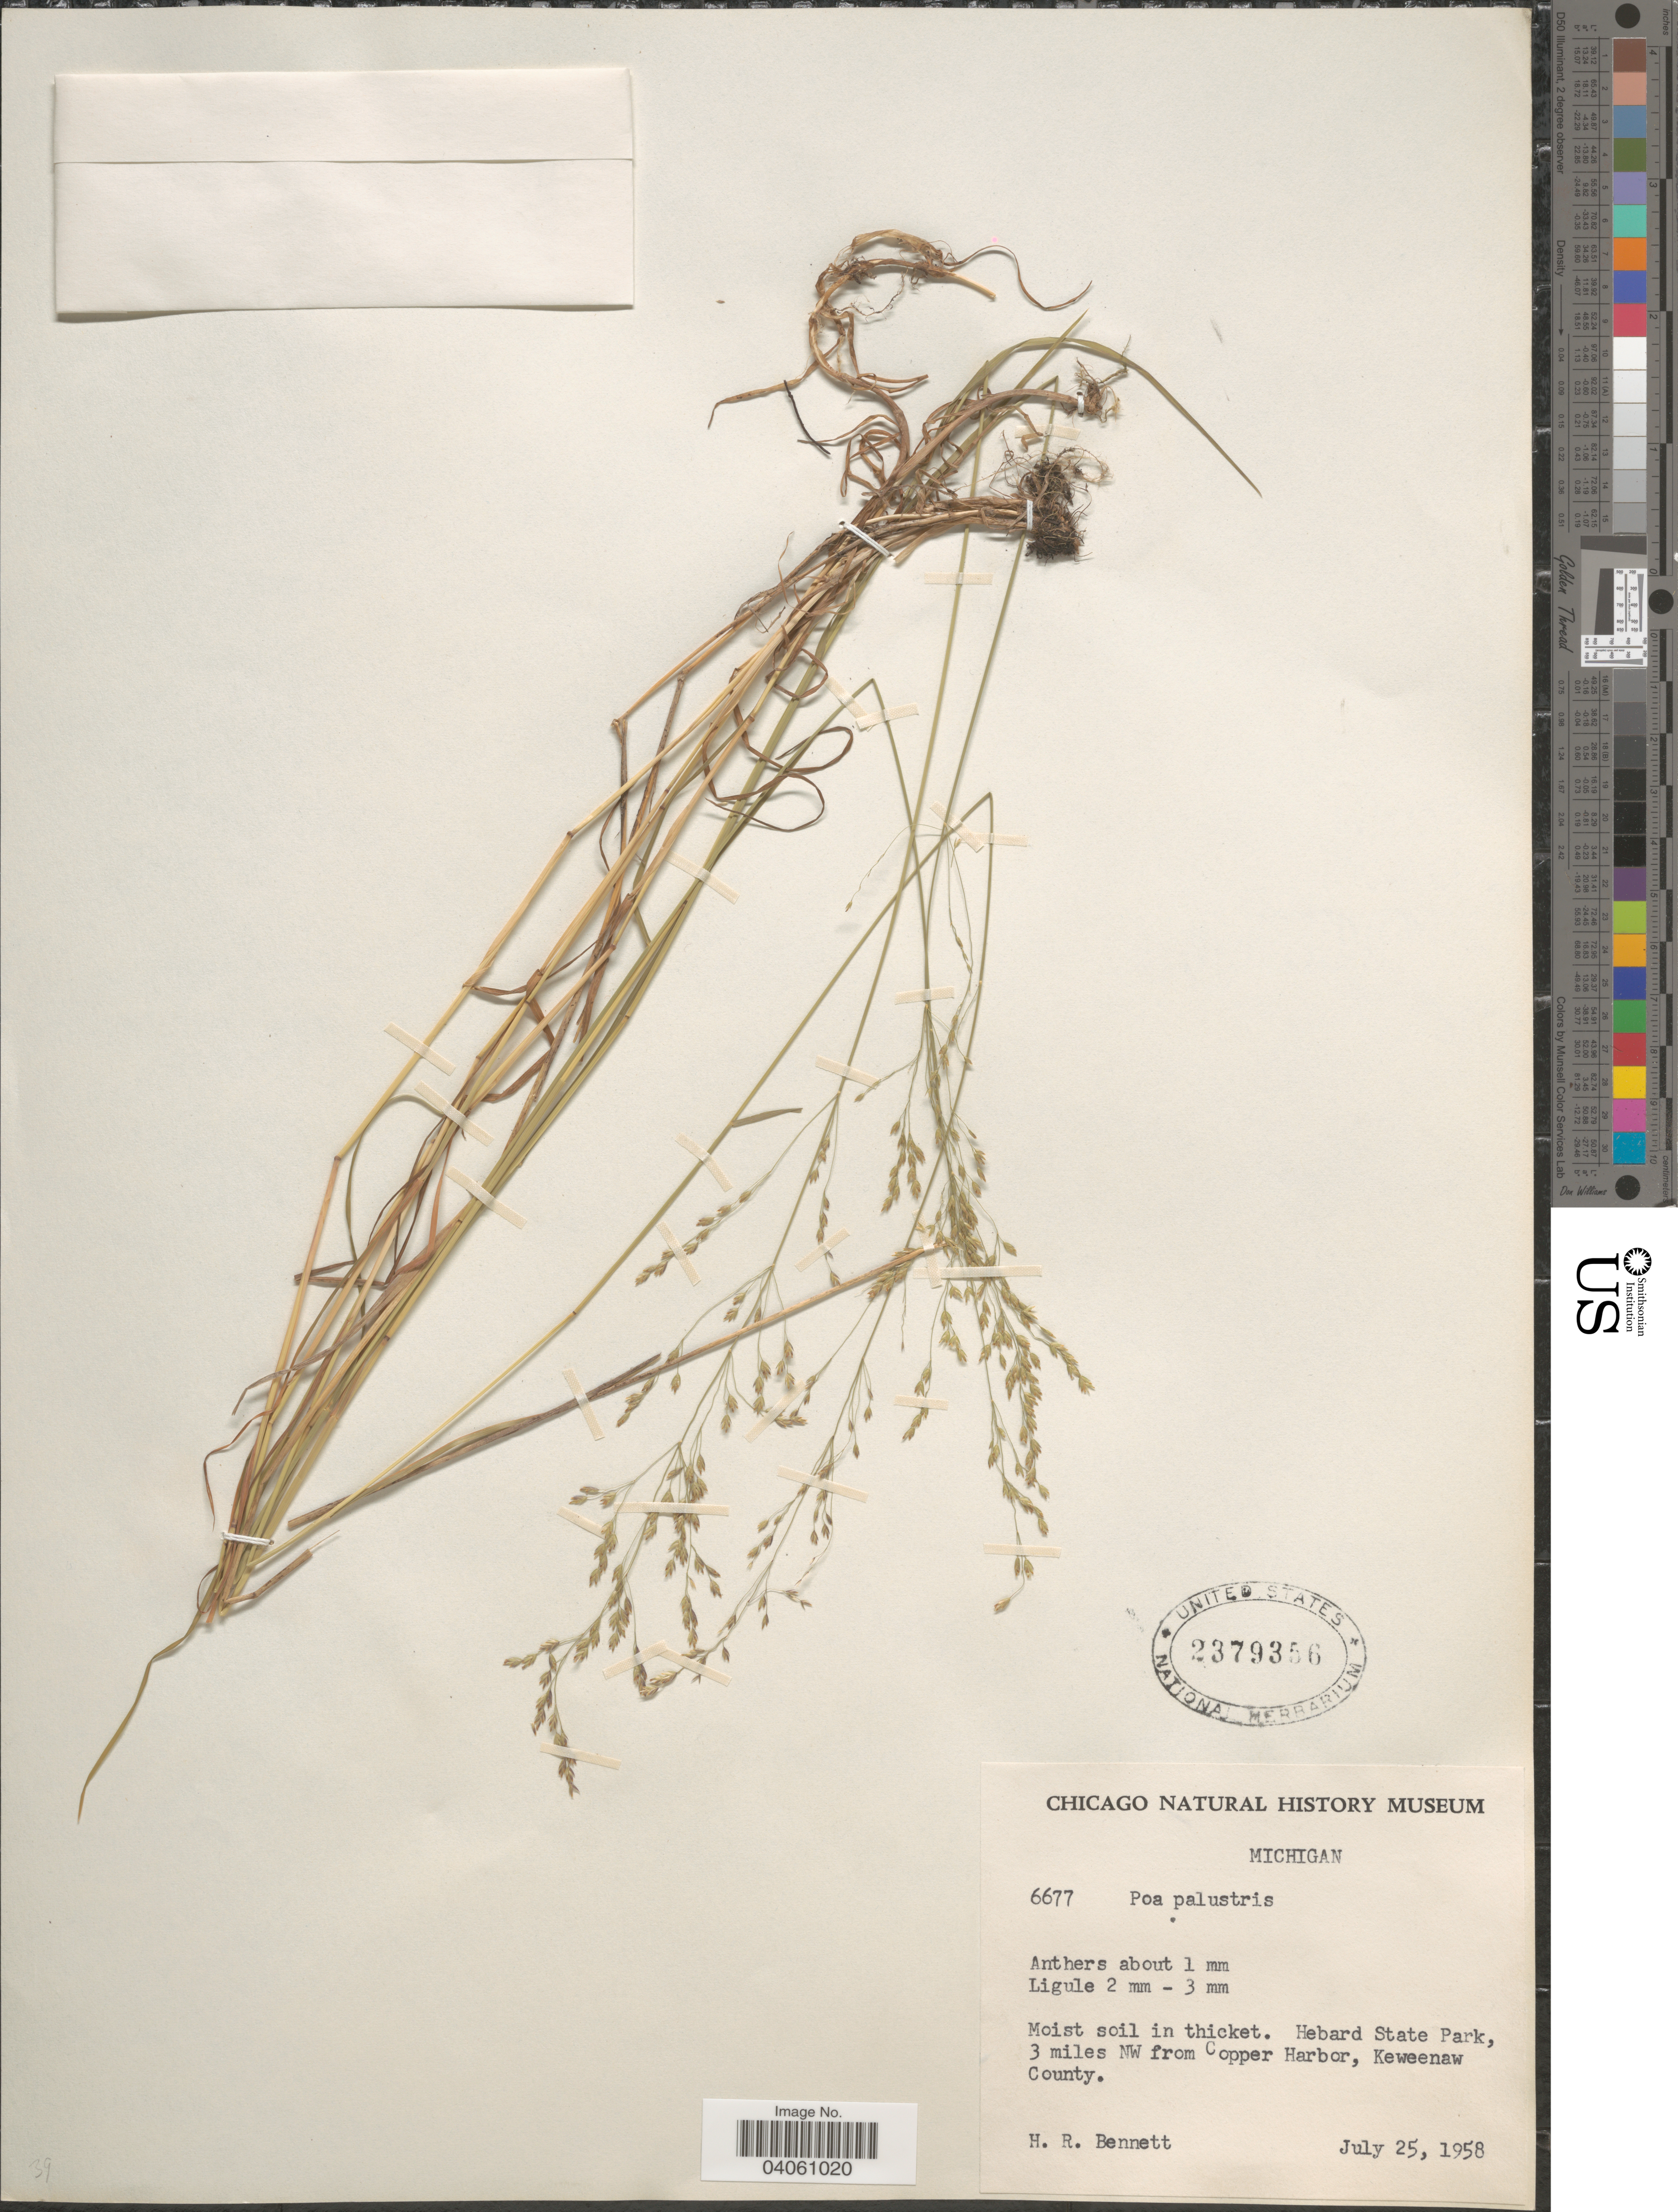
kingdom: Plantae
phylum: Tracheophyta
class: Liliopsida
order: Poales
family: Poaceae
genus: Poa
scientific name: Poa palustris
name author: L.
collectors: H. R. Bennett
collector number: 6677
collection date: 1958-07-25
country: United States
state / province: Michigan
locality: Hebard State Park, 3 miles NW from Copper Harbor, Keweenaw County.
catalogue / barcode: US 2379356